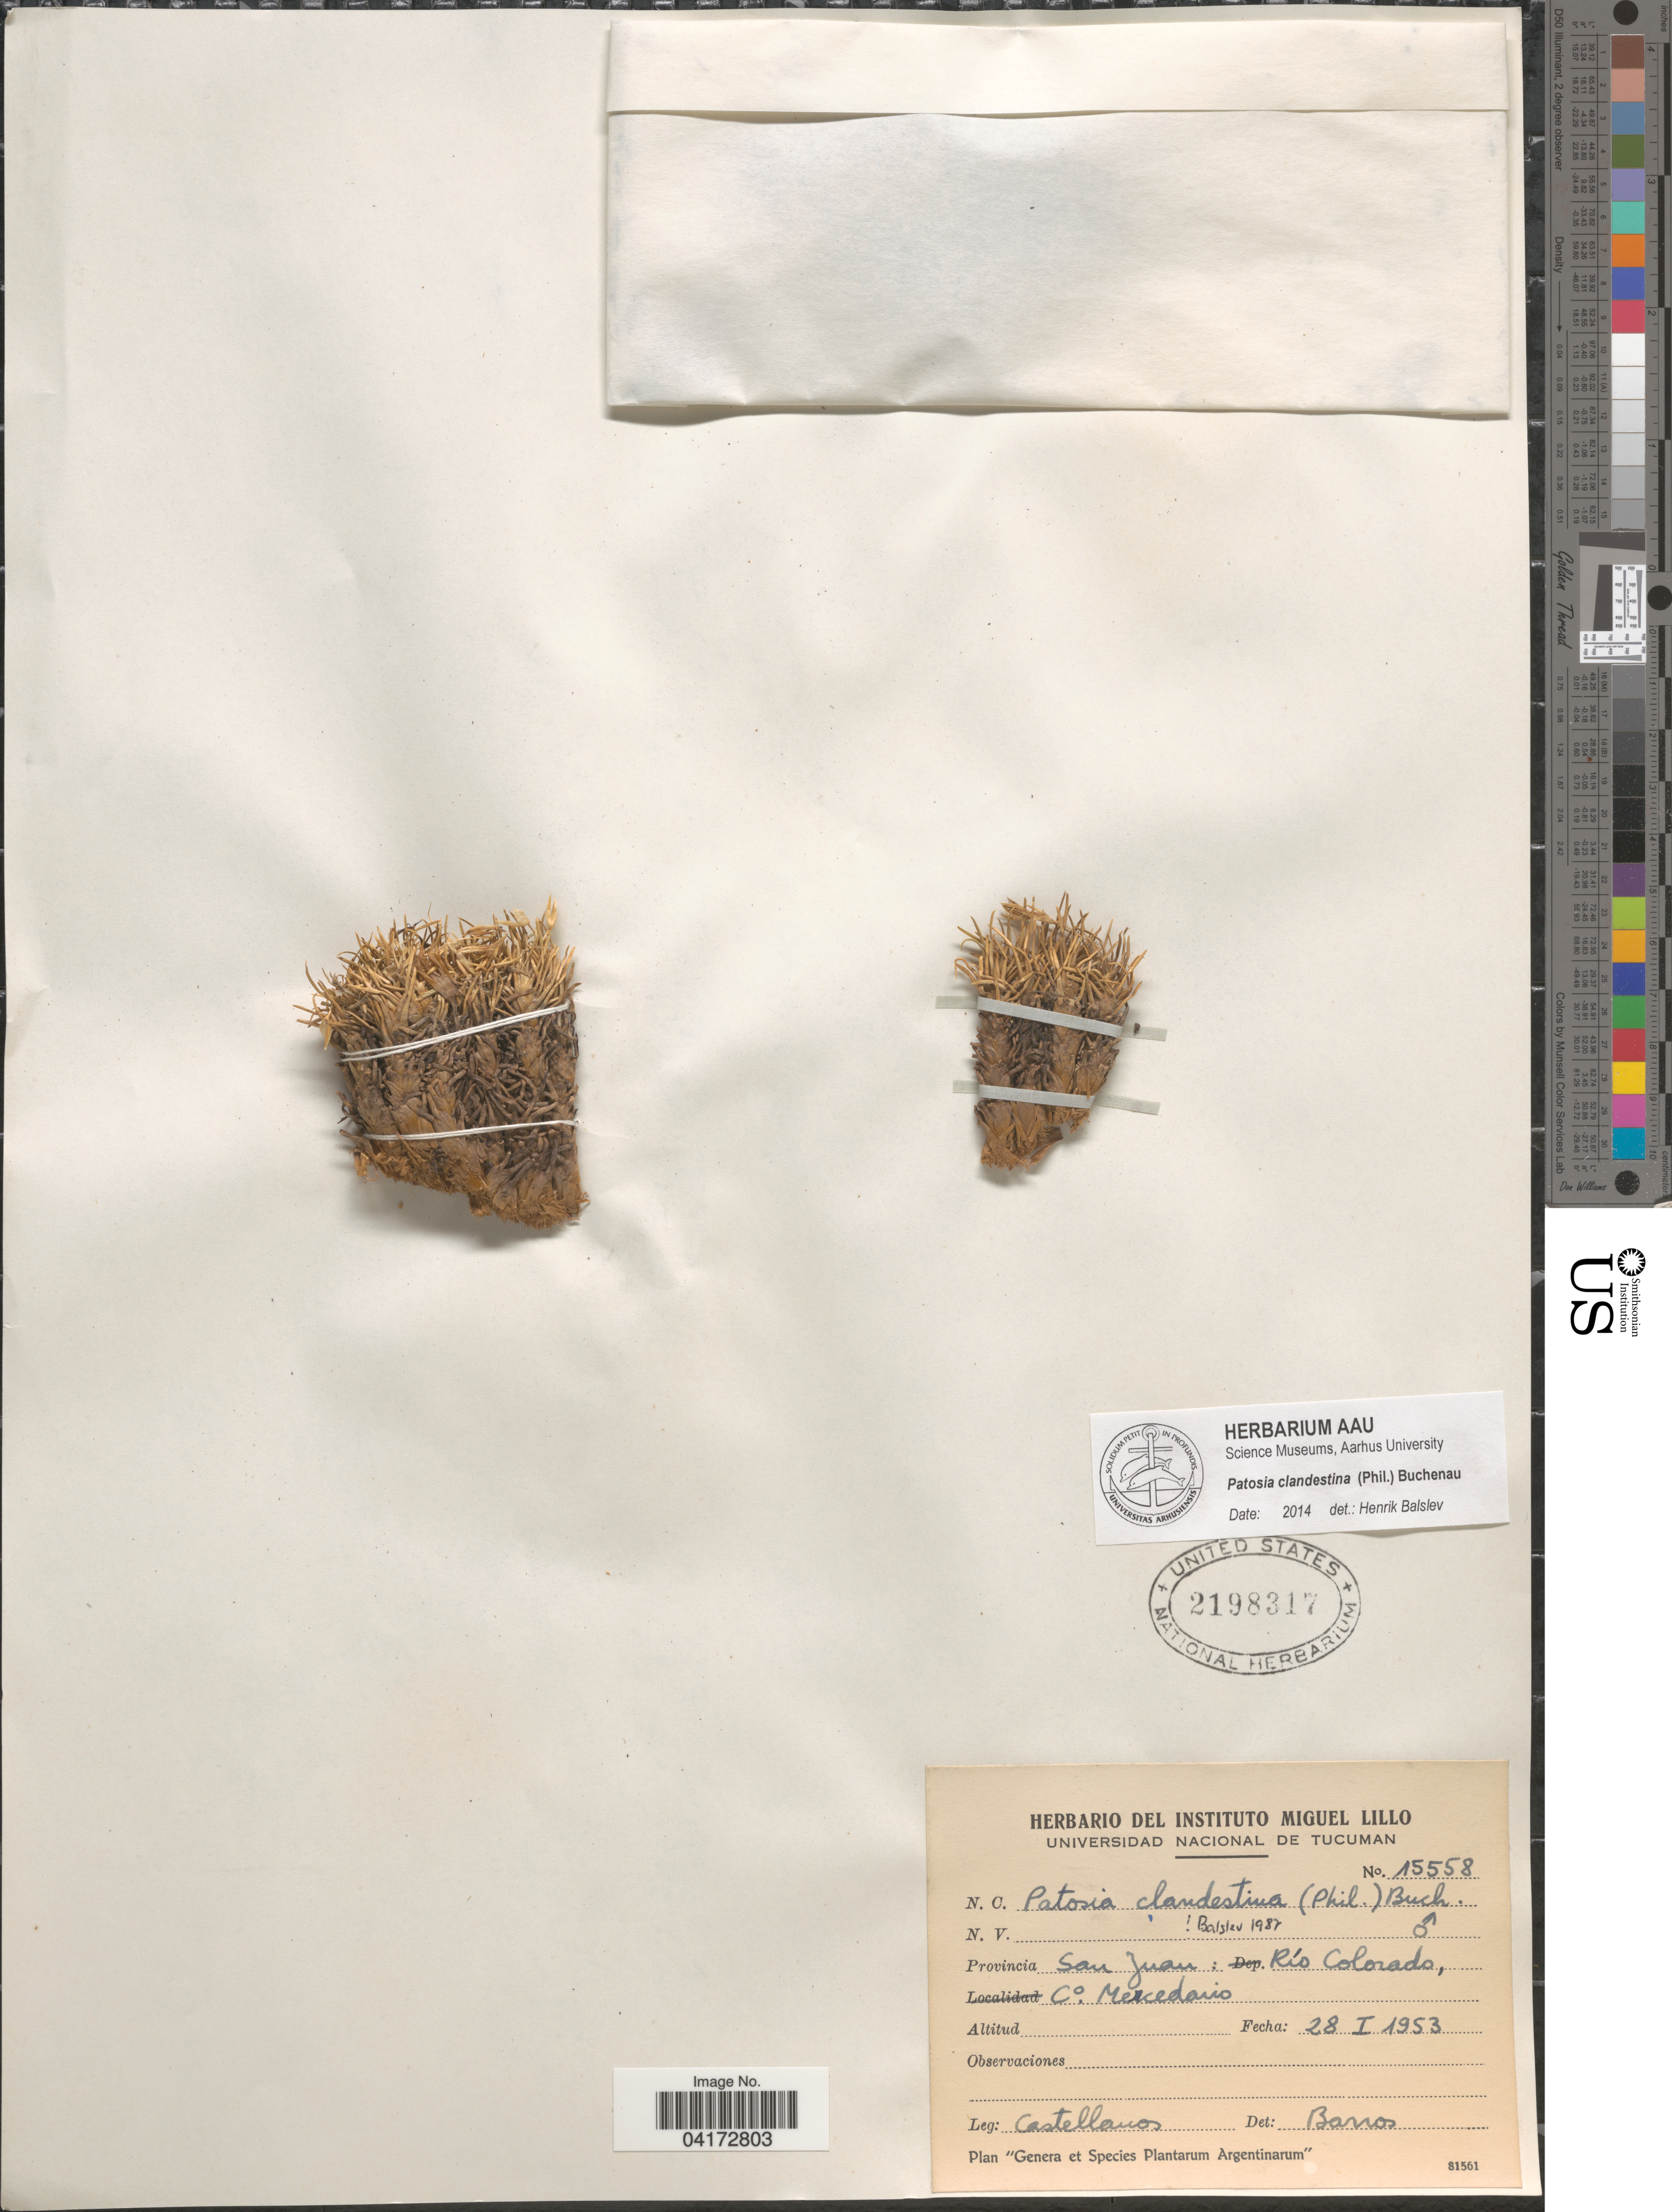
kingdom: Plantae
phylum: Tracheophyta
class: Liliopsida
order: Poales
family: Juncaceae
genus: Patosia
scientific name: Patosia clandestina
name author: (Phil.) Buchenau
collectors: -- Castellanos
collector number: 15558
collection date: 1953-01-28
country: Argentina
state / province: San Juan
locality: Río Colorado, Co. Mercedario.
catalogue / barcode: US 2198317